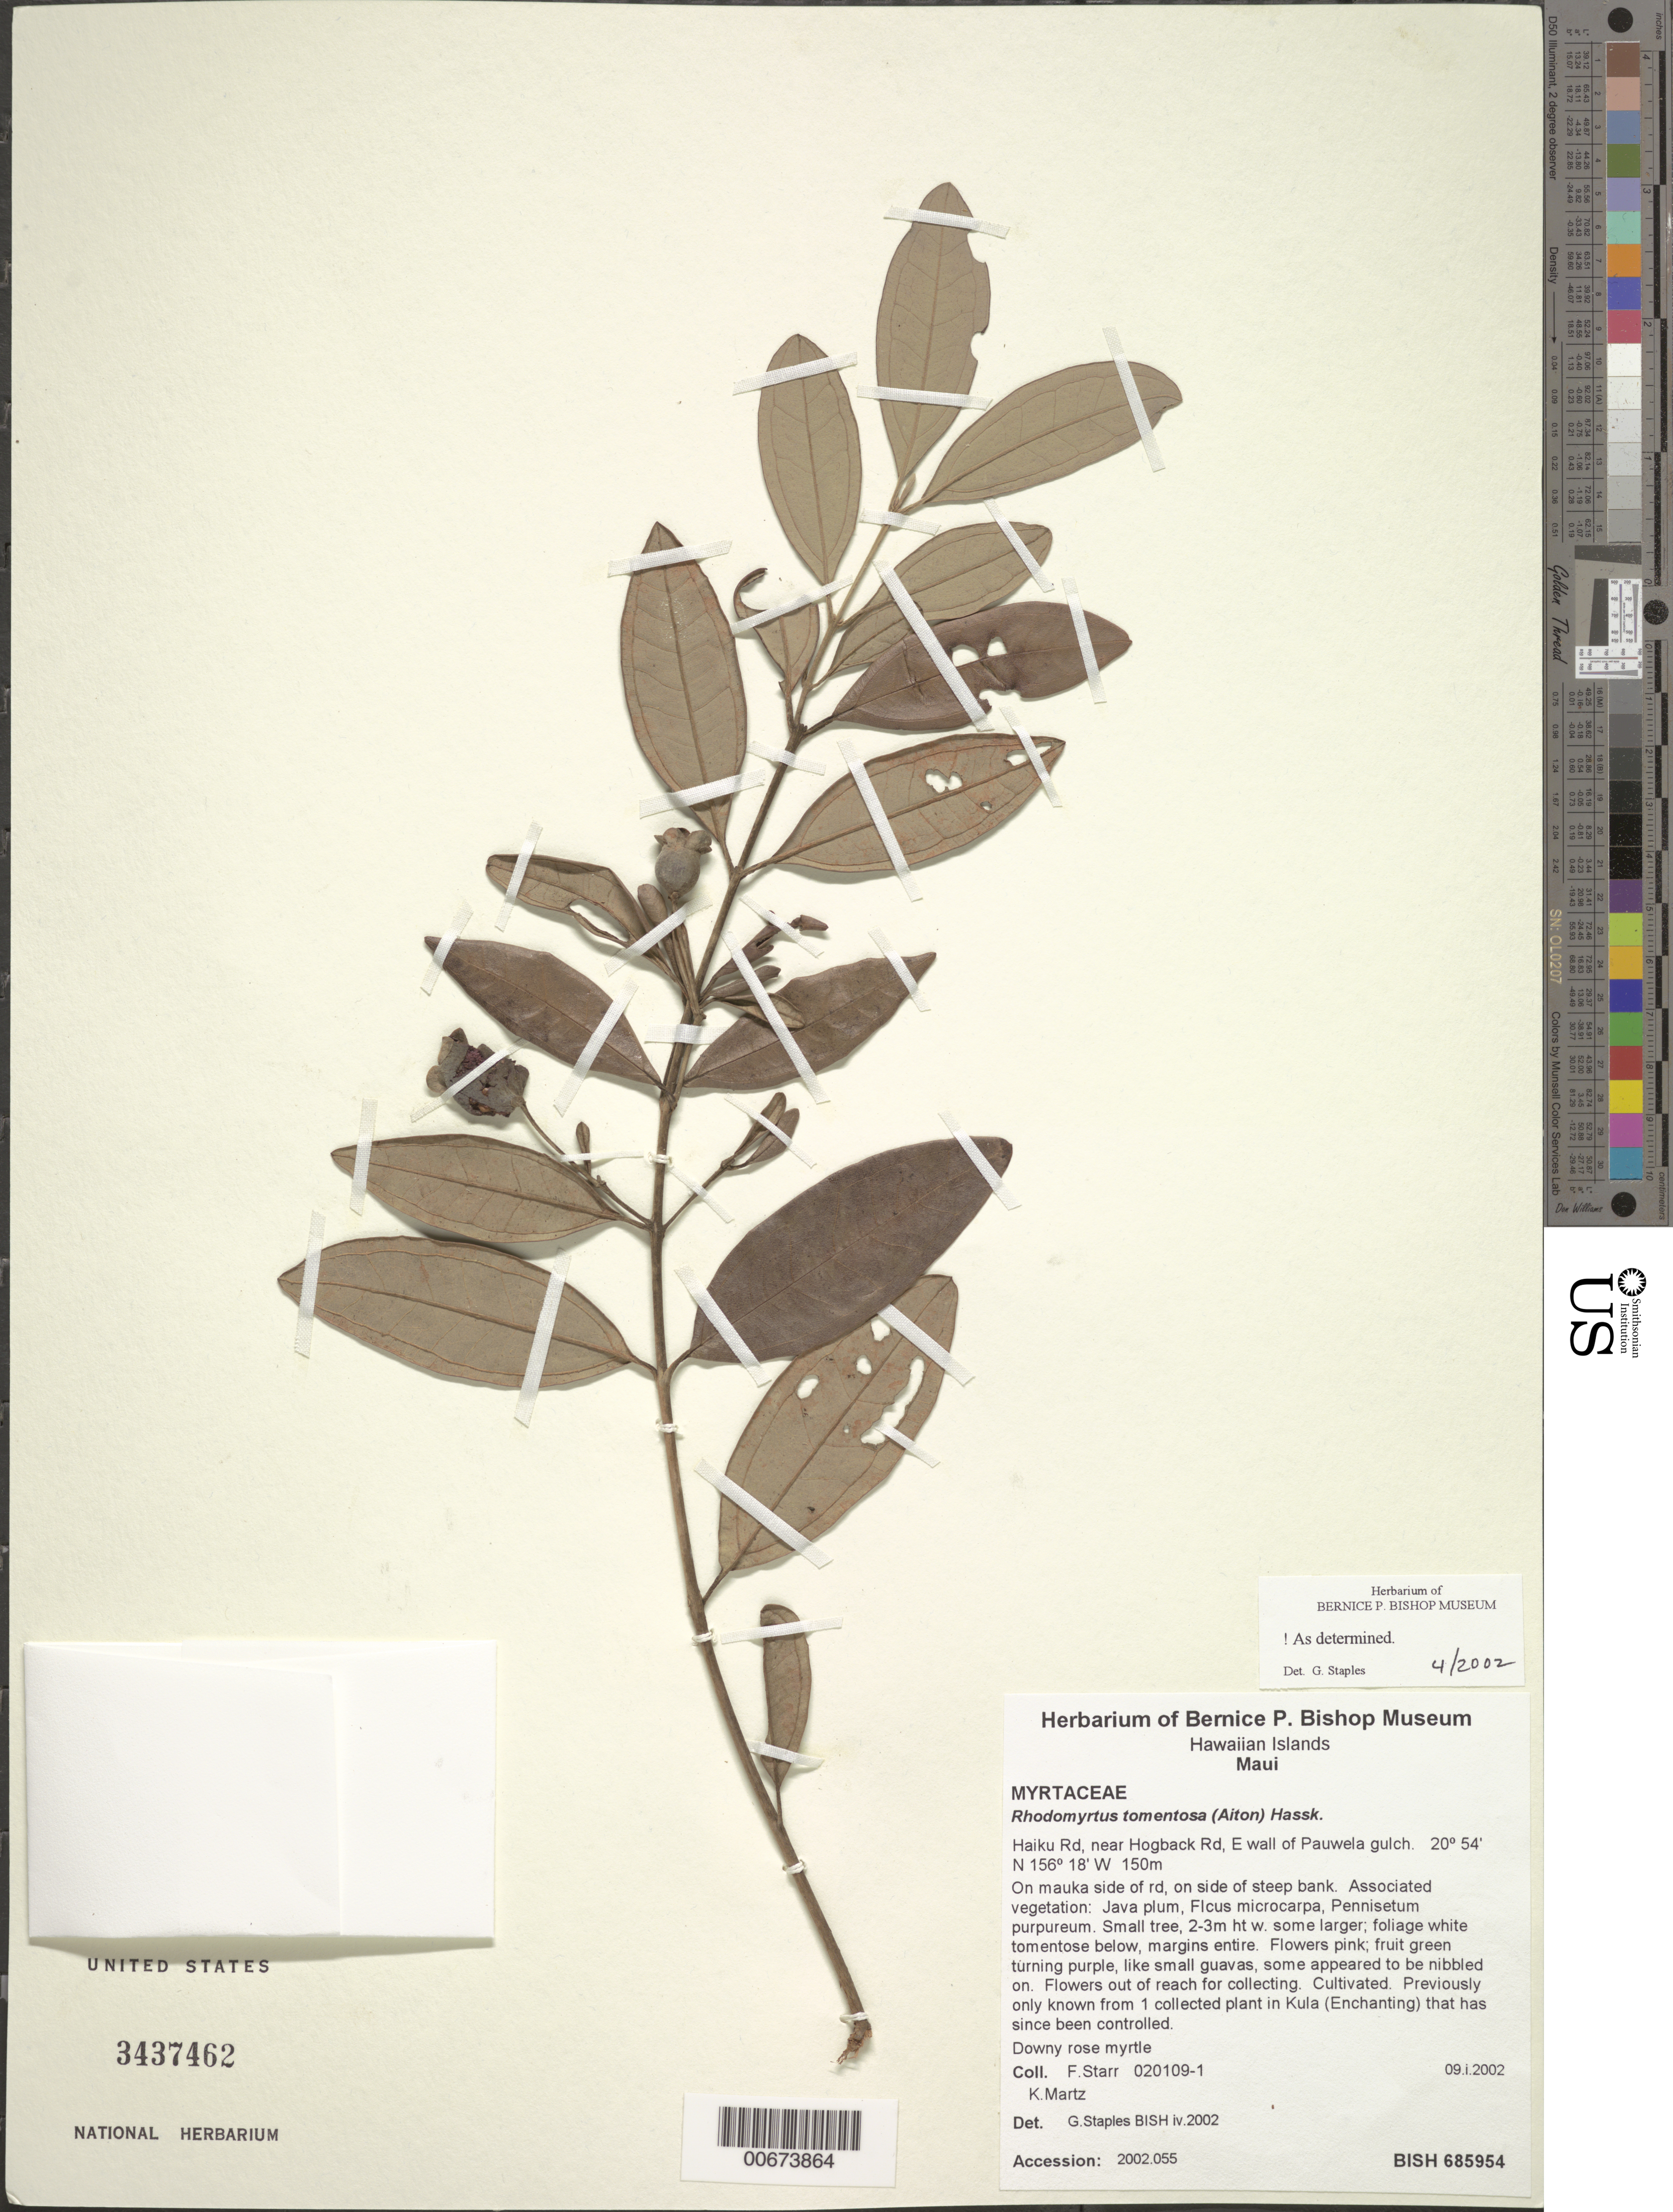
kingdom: Plantae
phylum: Tracheophyta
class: Magnoliopsida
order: Myrtales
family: Myrtaceae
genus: Rhodomyrtus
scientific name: Rhodomyrtus tomentosa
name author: (Aiton) Hassk.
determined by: Staples, G. W.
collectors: F. Starr & K. Martz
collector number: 020109-1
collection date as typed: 9 Jan 2002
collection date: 2002-01-09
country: United States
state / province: Hawaii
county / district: Maui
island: Maui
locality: Haiku Rd, near Hogback Rd, E wall of Pauwela gulch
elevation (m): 150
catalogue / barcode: US 3437462